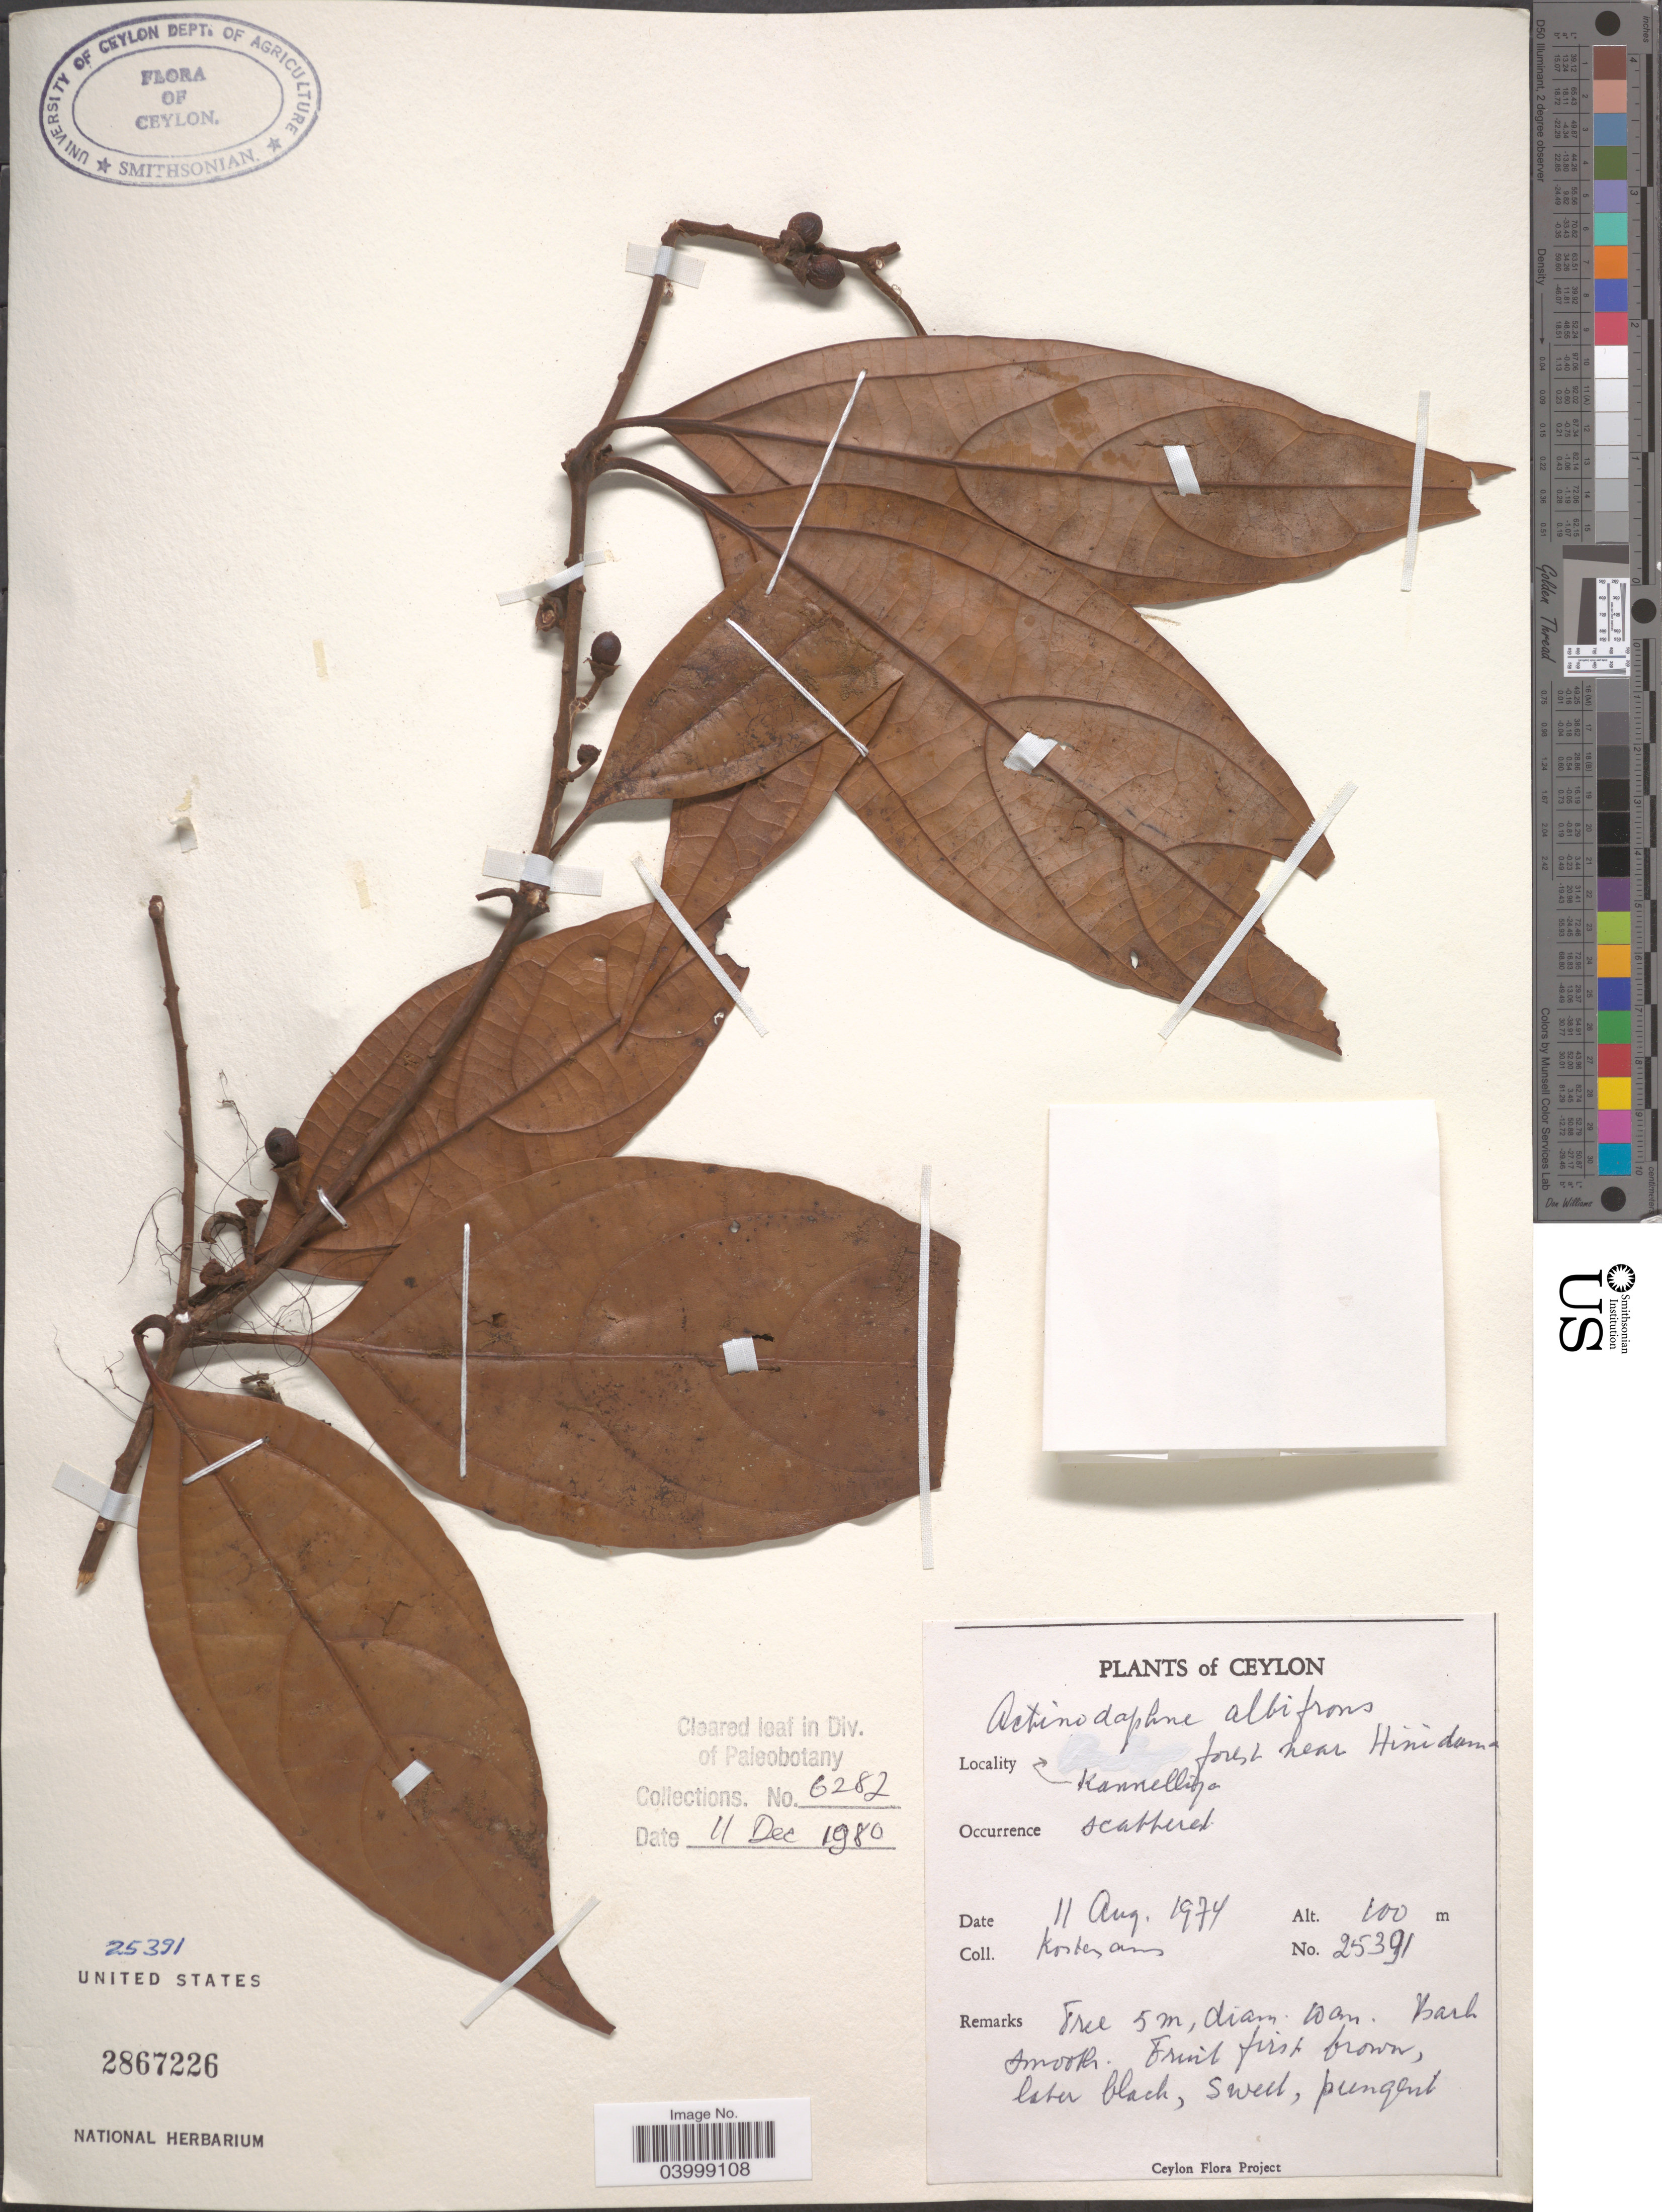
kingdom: Plantae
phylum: Tracheophyta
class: Magnoliopsida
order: Laurales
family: Lauraceae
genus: Actinodaphne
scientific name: Actinodaphne albifrons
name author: Kosterm.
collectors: Kostermans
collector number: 24391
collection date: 1974-08-11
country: Sri Lanka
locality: Ceylon.Kannelliya forest near Hiniduma.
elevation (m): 100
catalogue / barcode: US 2867226